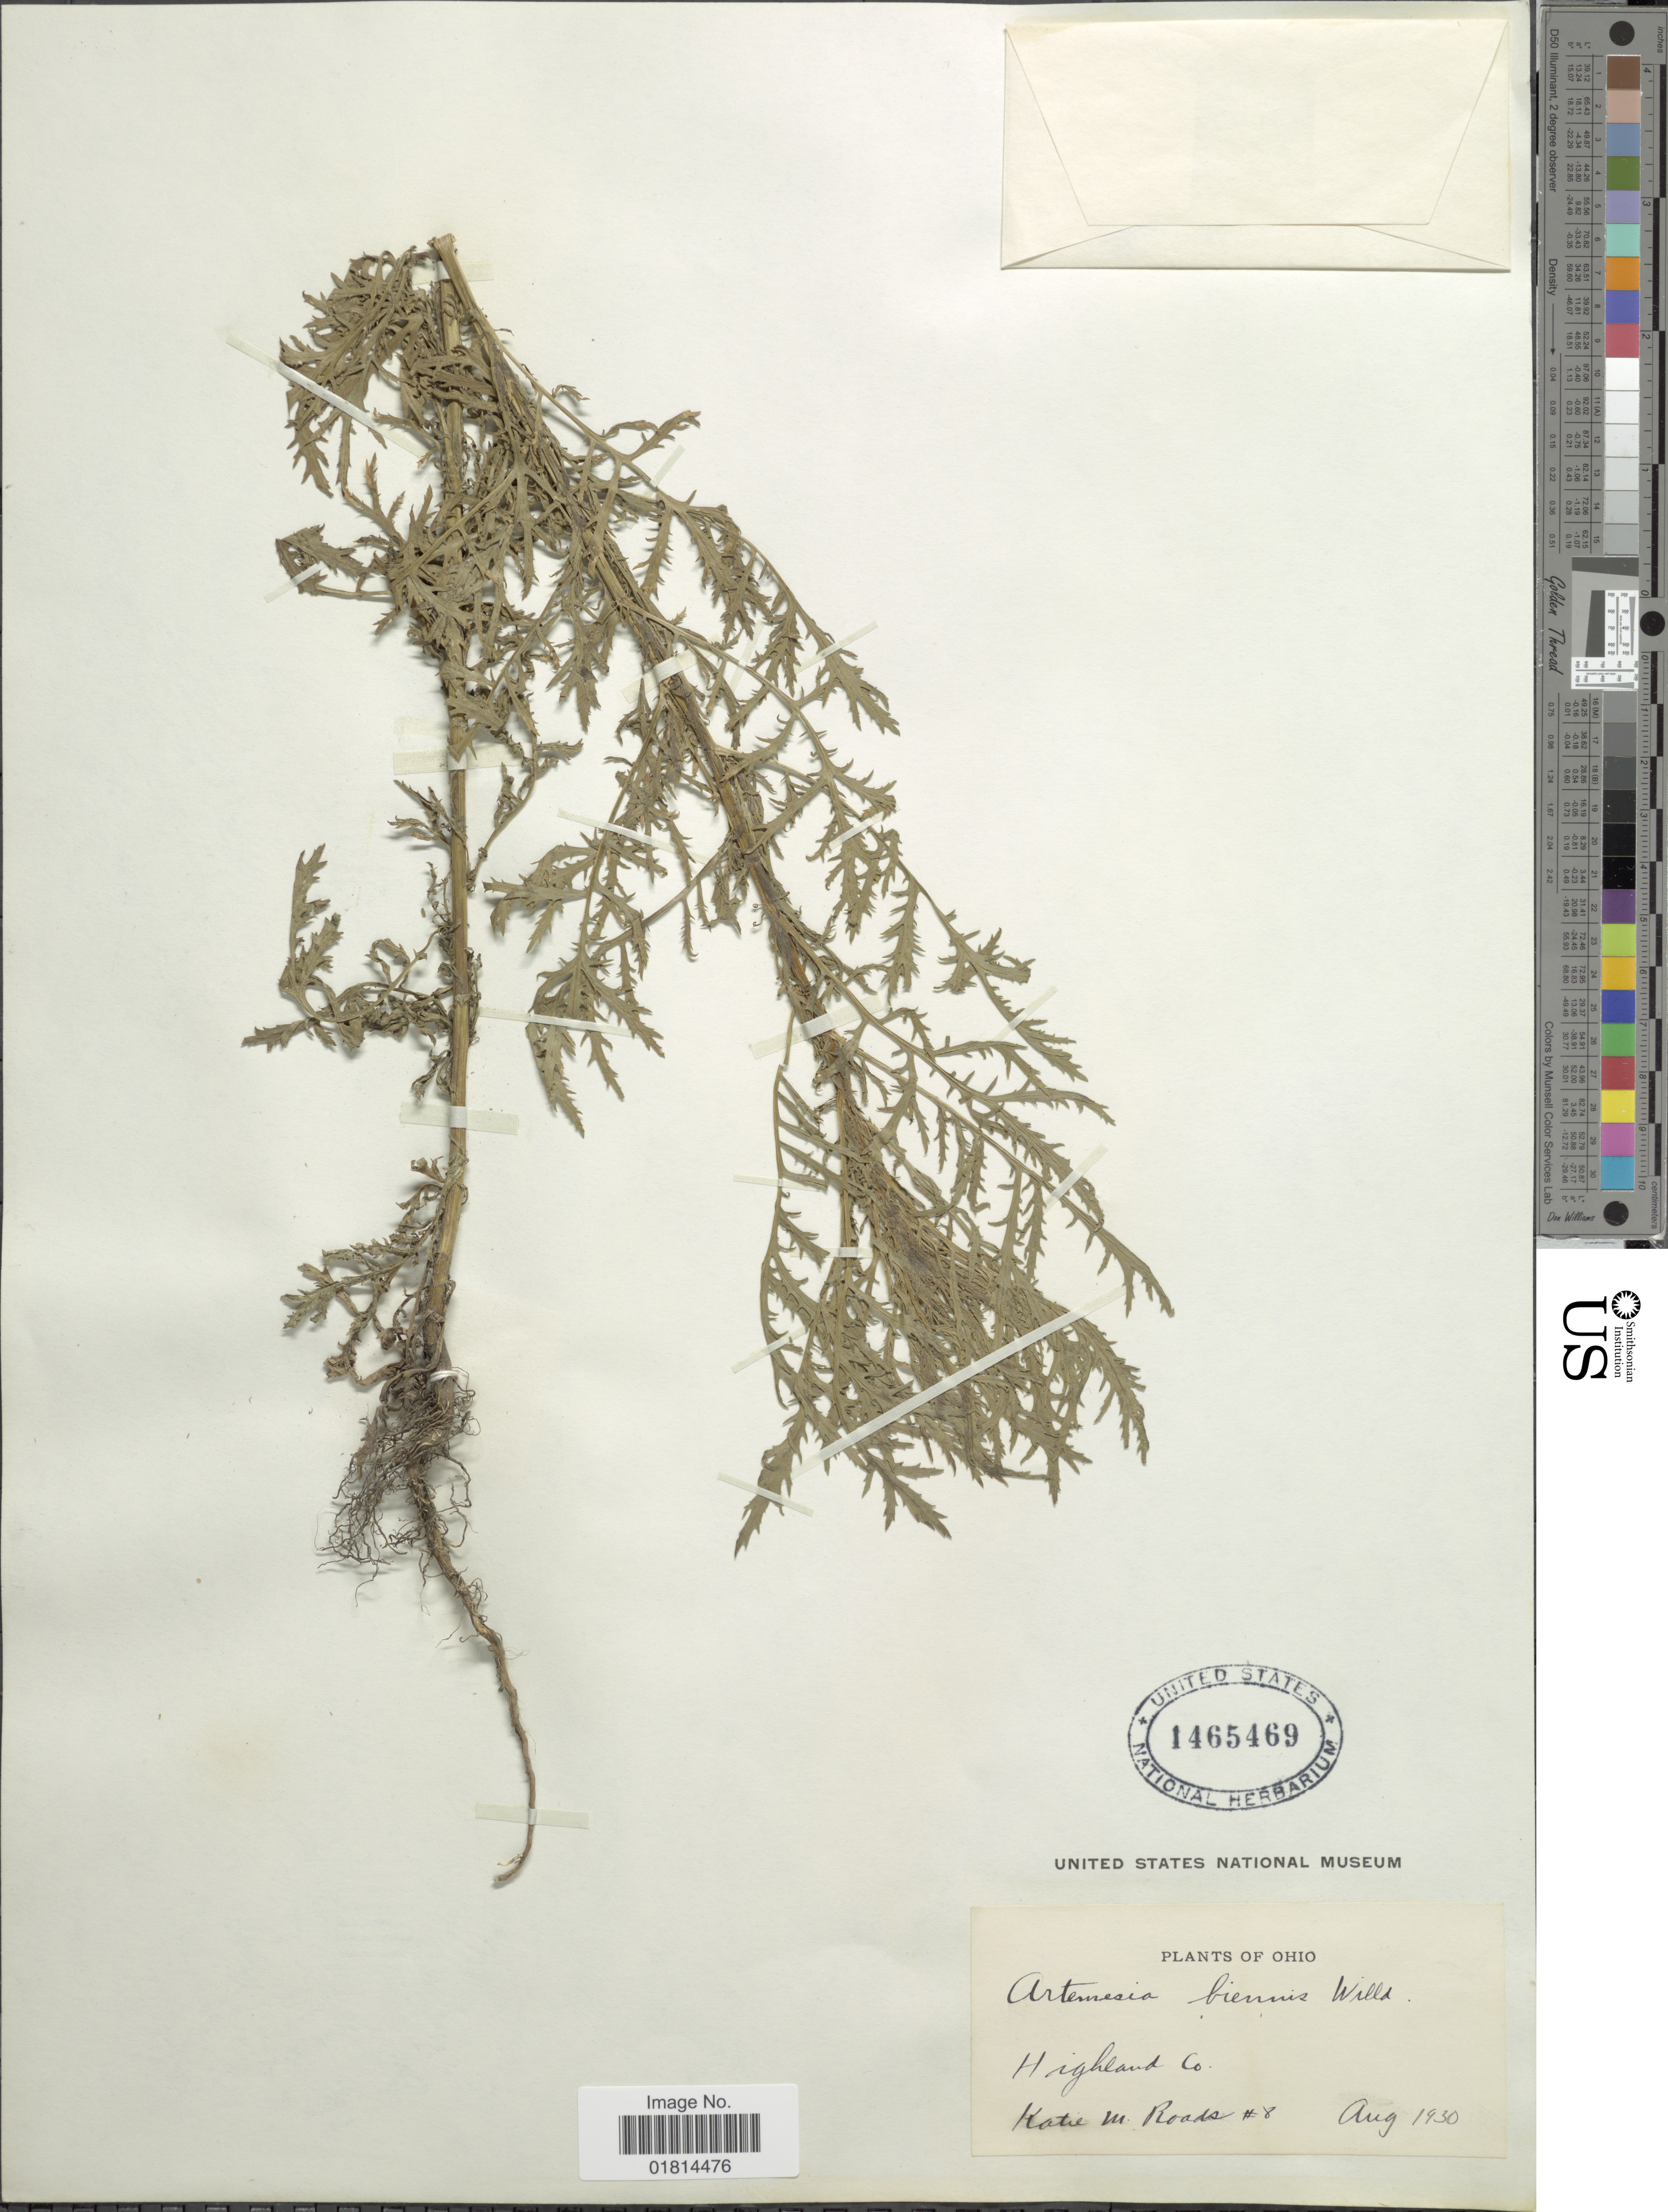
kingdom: Plantae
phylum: Tracheophyta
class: Magnoliopsida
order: Asterales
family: Asteraceae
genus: Artemisia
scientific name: Artemisia biennis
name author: Willd.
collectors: K. Roads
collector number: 8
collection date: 1930-08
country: United States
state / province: Ohio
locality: Highland Co.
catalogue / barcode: US 1465469